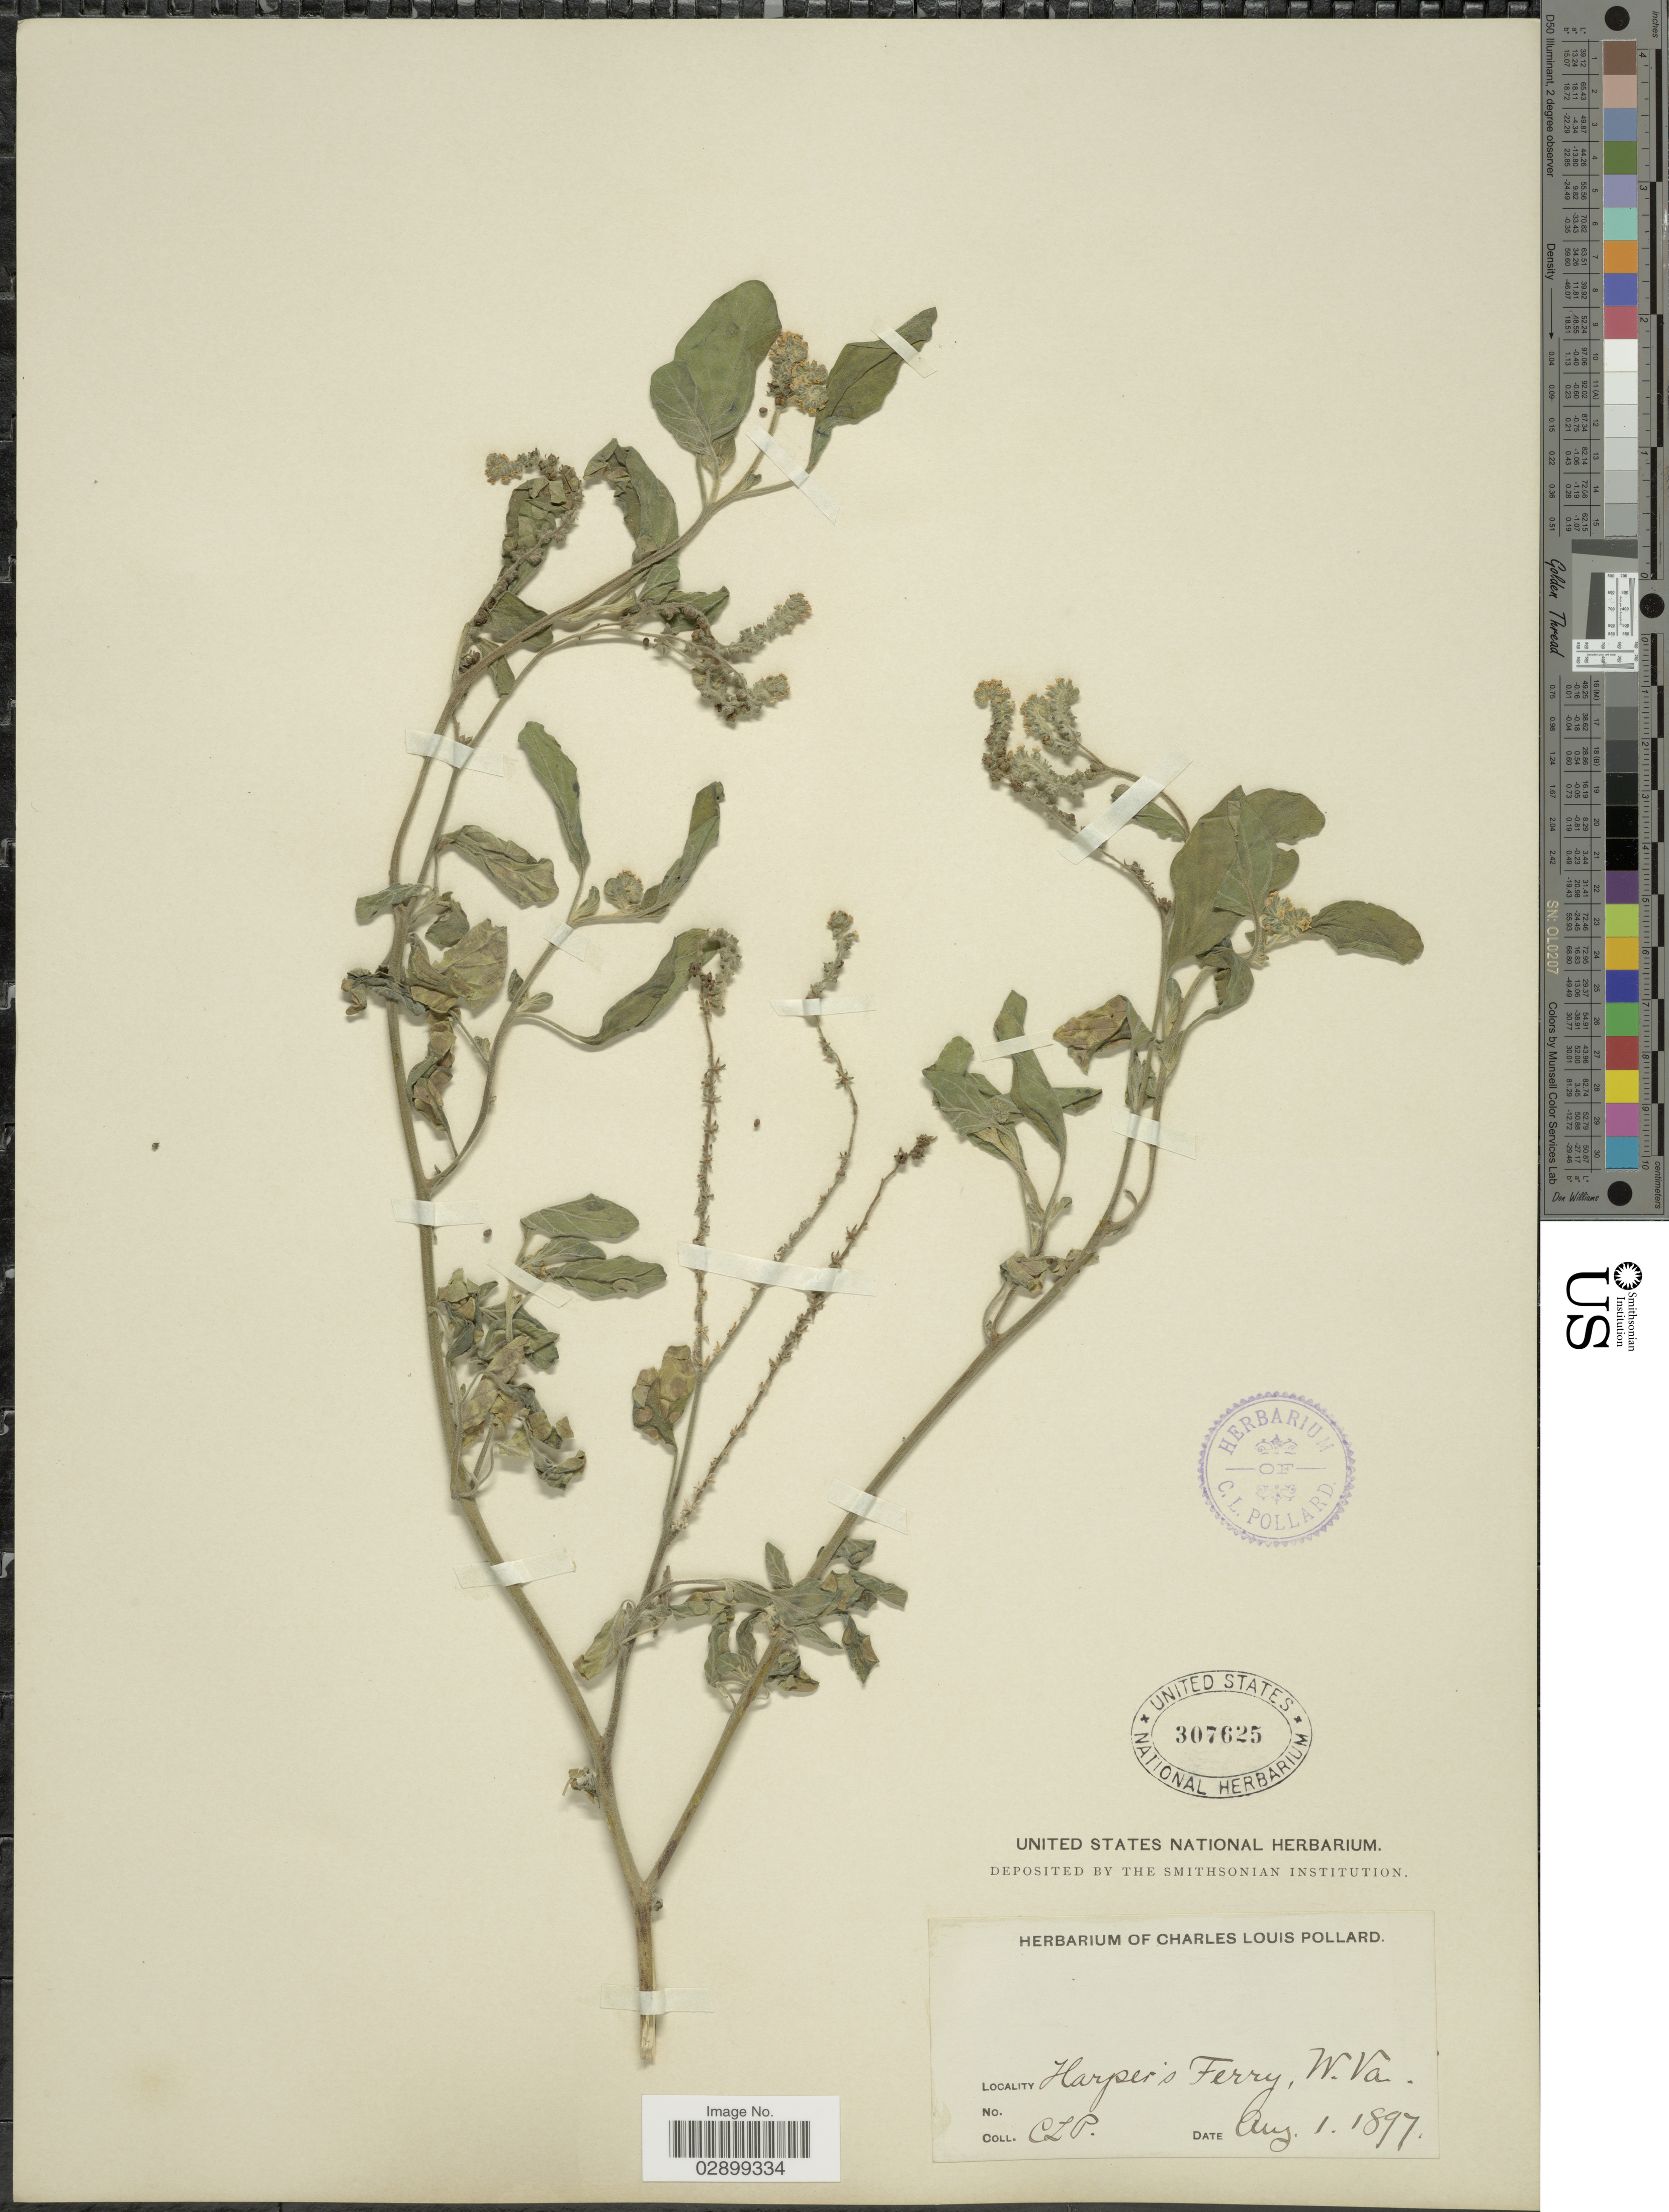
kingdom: Plantae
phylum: Tracheophyta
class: Magnoliopsida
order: Boraginales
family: Heliotropiaceae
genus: Heliotropium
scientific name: Heliotropium europaeum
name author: L.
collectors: C. L. Pollard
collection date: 1897-08-01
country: United States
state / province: West Virginia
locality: Harper's Ferry, W. Va.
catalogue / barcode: US 307625